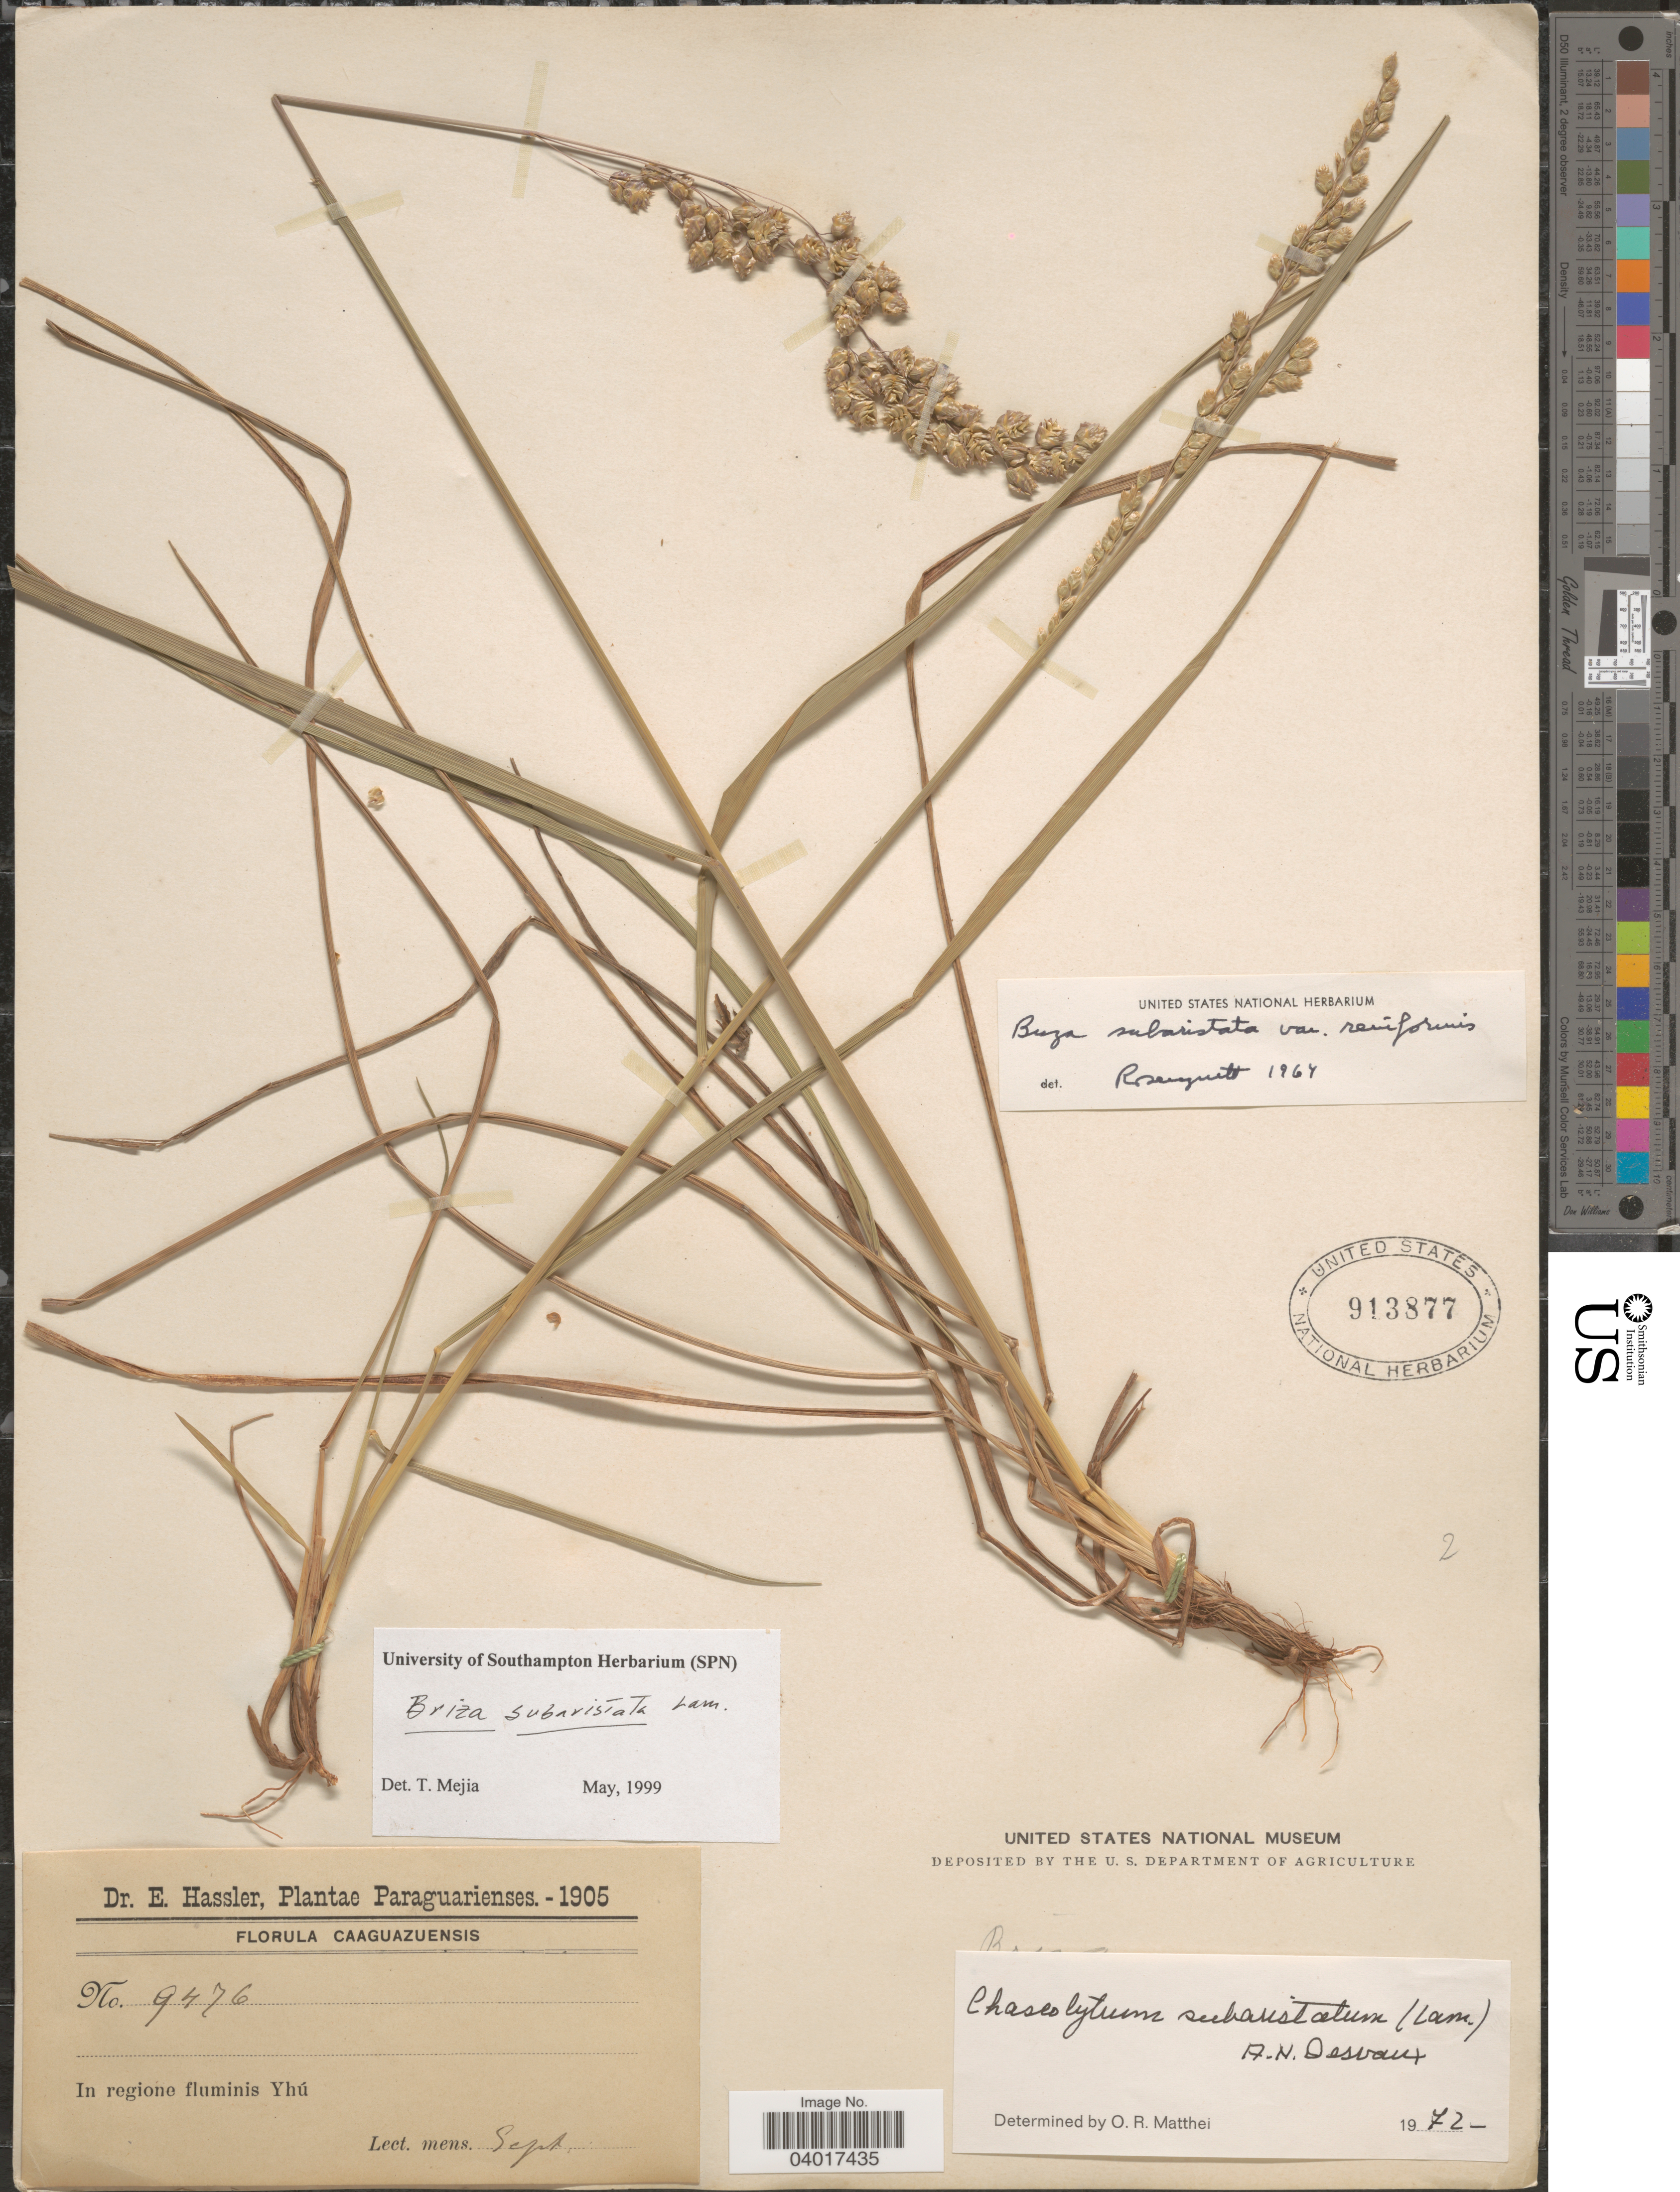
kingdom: Plantae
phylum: Tracheophyta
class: Liliopsida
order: Poales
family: Poaceae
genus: Chascolytrum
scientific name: Chascolytrum subaristatum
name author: (Lam.) Desv.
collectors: E. Hassler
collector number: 9476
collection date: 1905-09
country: Paraguay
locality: In regione fluminis Yhú.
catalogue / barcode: US 913877